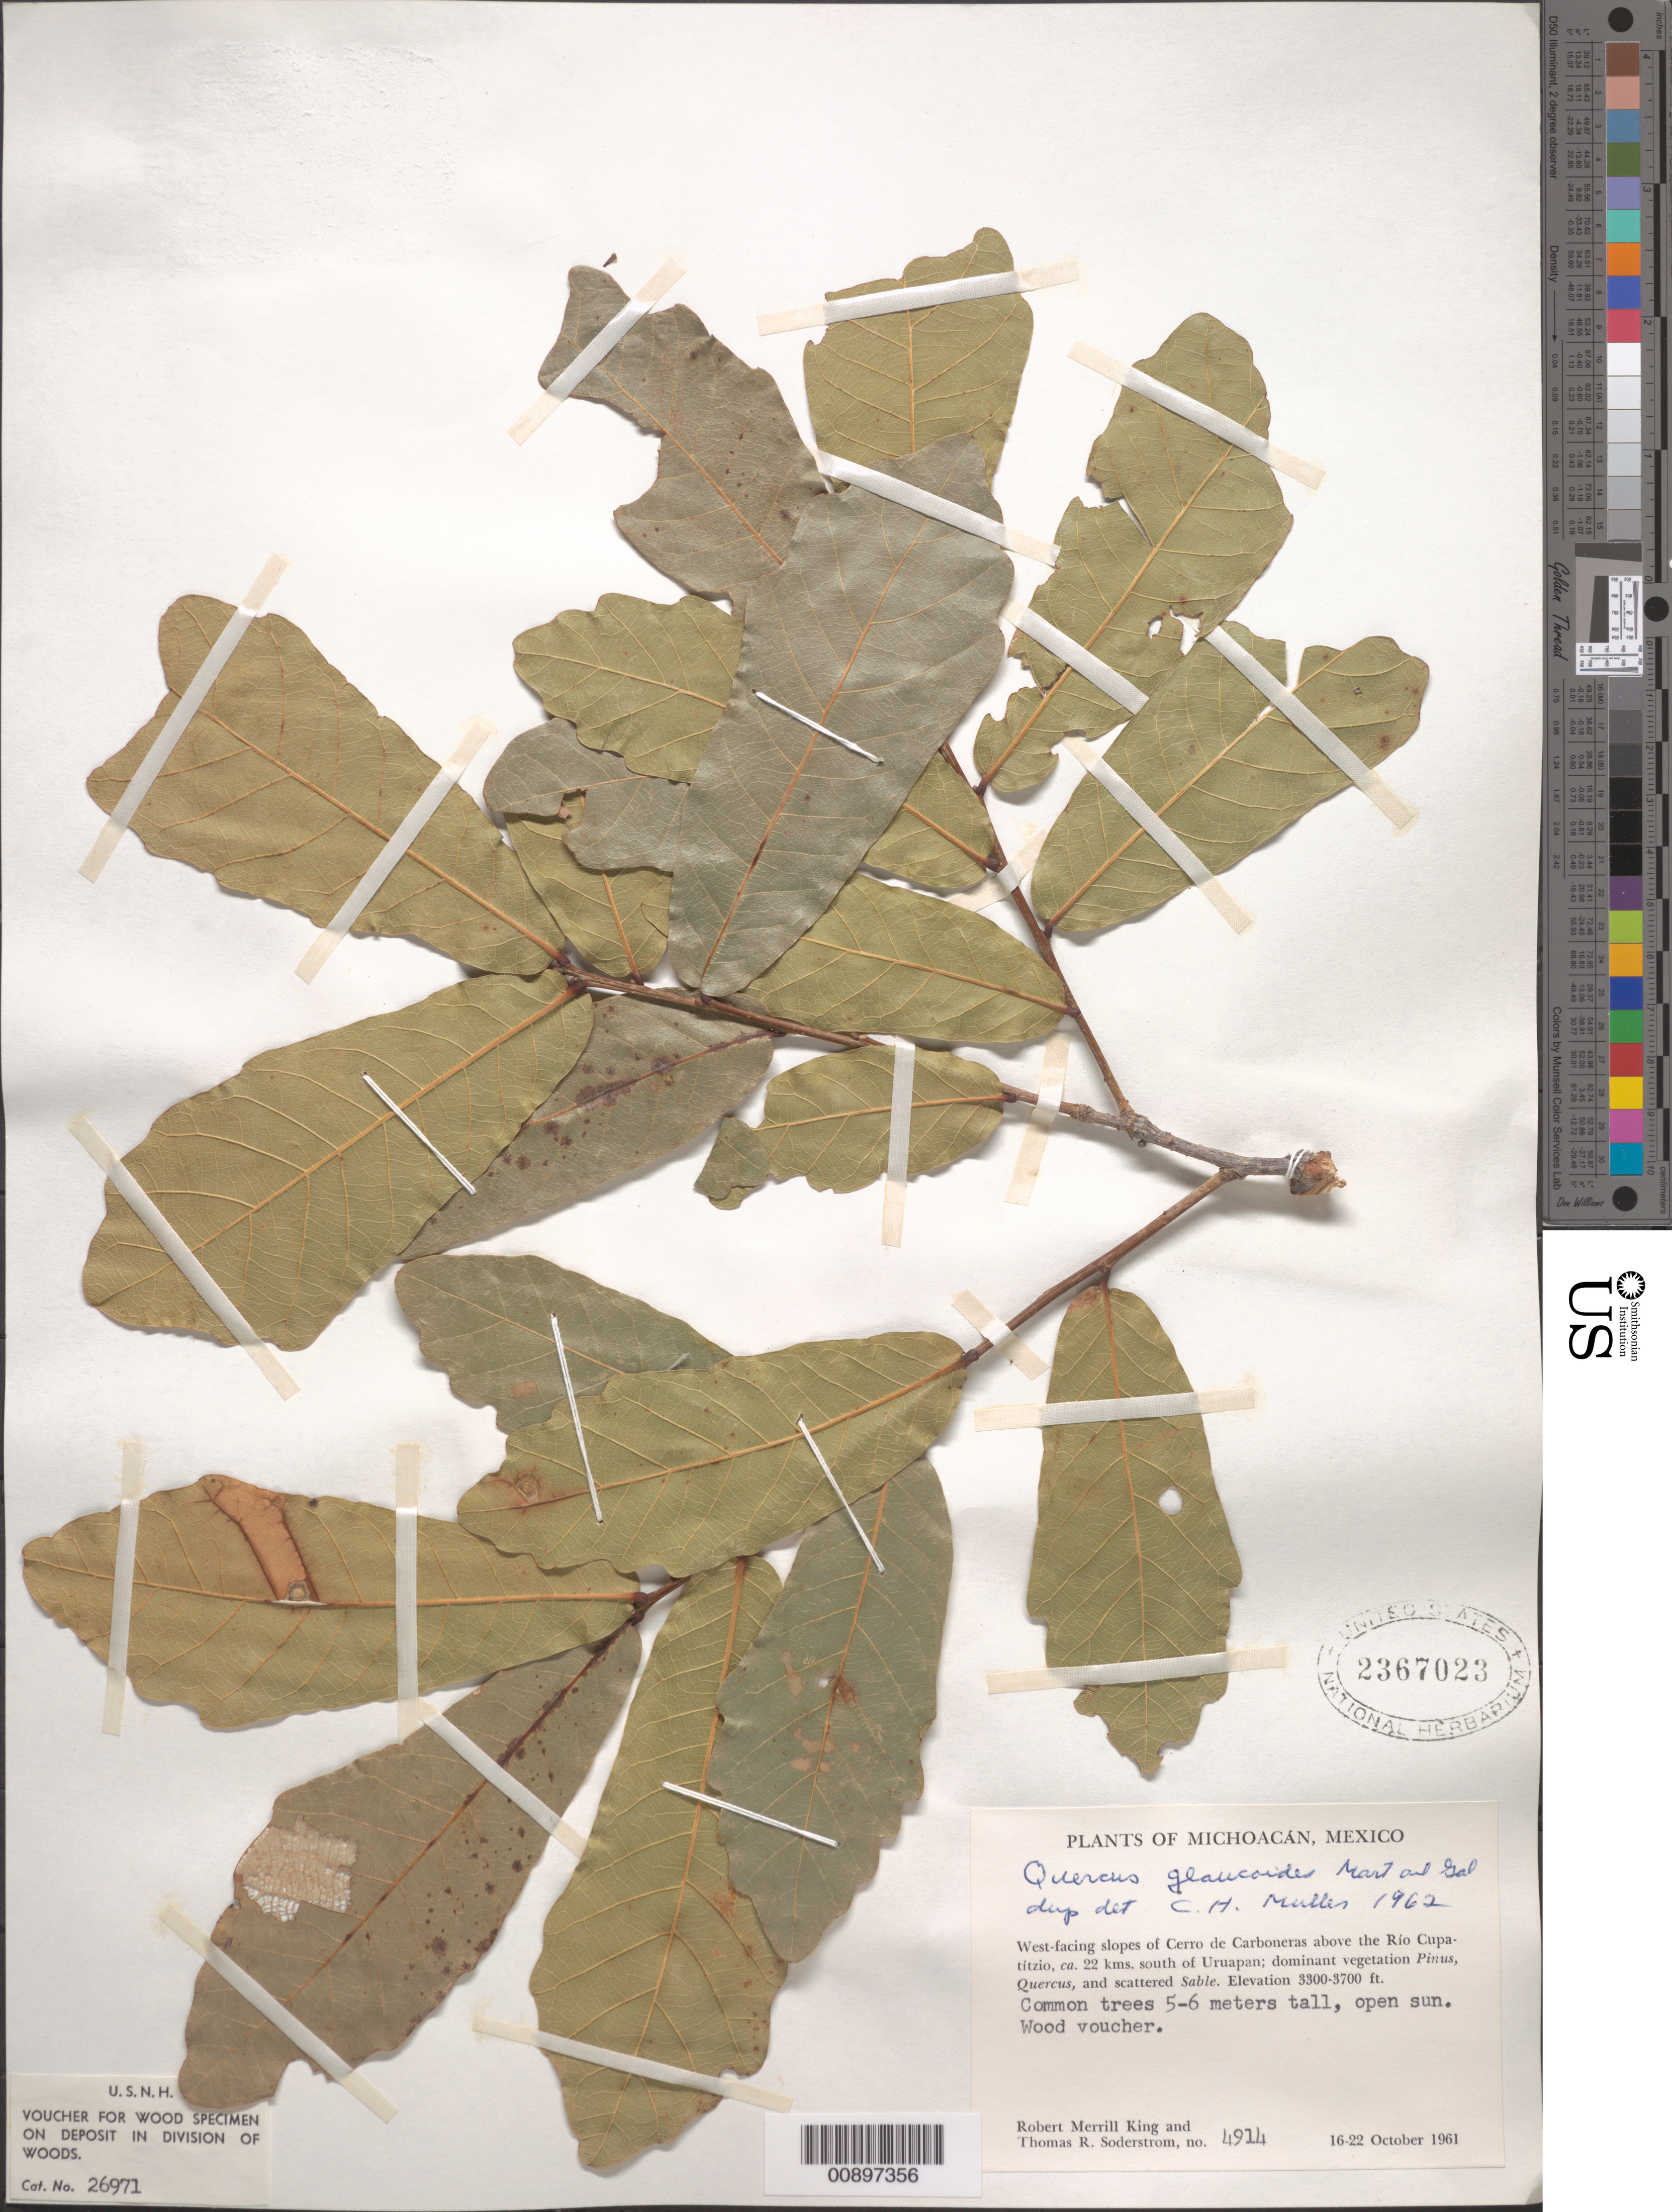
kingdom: Plantae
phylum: Tracheophyta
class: Magnoliopsida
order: Fagales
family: Fagaceae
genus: Quercus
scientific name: Quercus glaucoides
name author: M. Martens & Galeotti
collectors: R. M. King & T. R. Soderstrom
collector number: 4914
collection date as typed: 16 Oct 1961 to 22 Oct 1961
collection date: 1961-10-16/1961-10-22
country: Mexico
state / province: Michoacán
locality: West-facing slopes of Cerro de Carboneras, above the Río Cupatítzio, ca. 22 kms. South of Uruapan.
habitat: West-facing slopes of cerro, open sun; dominant vegetation Pinus, Quercus, and scattered Sable.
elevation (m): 1006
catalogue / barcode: US 2367023